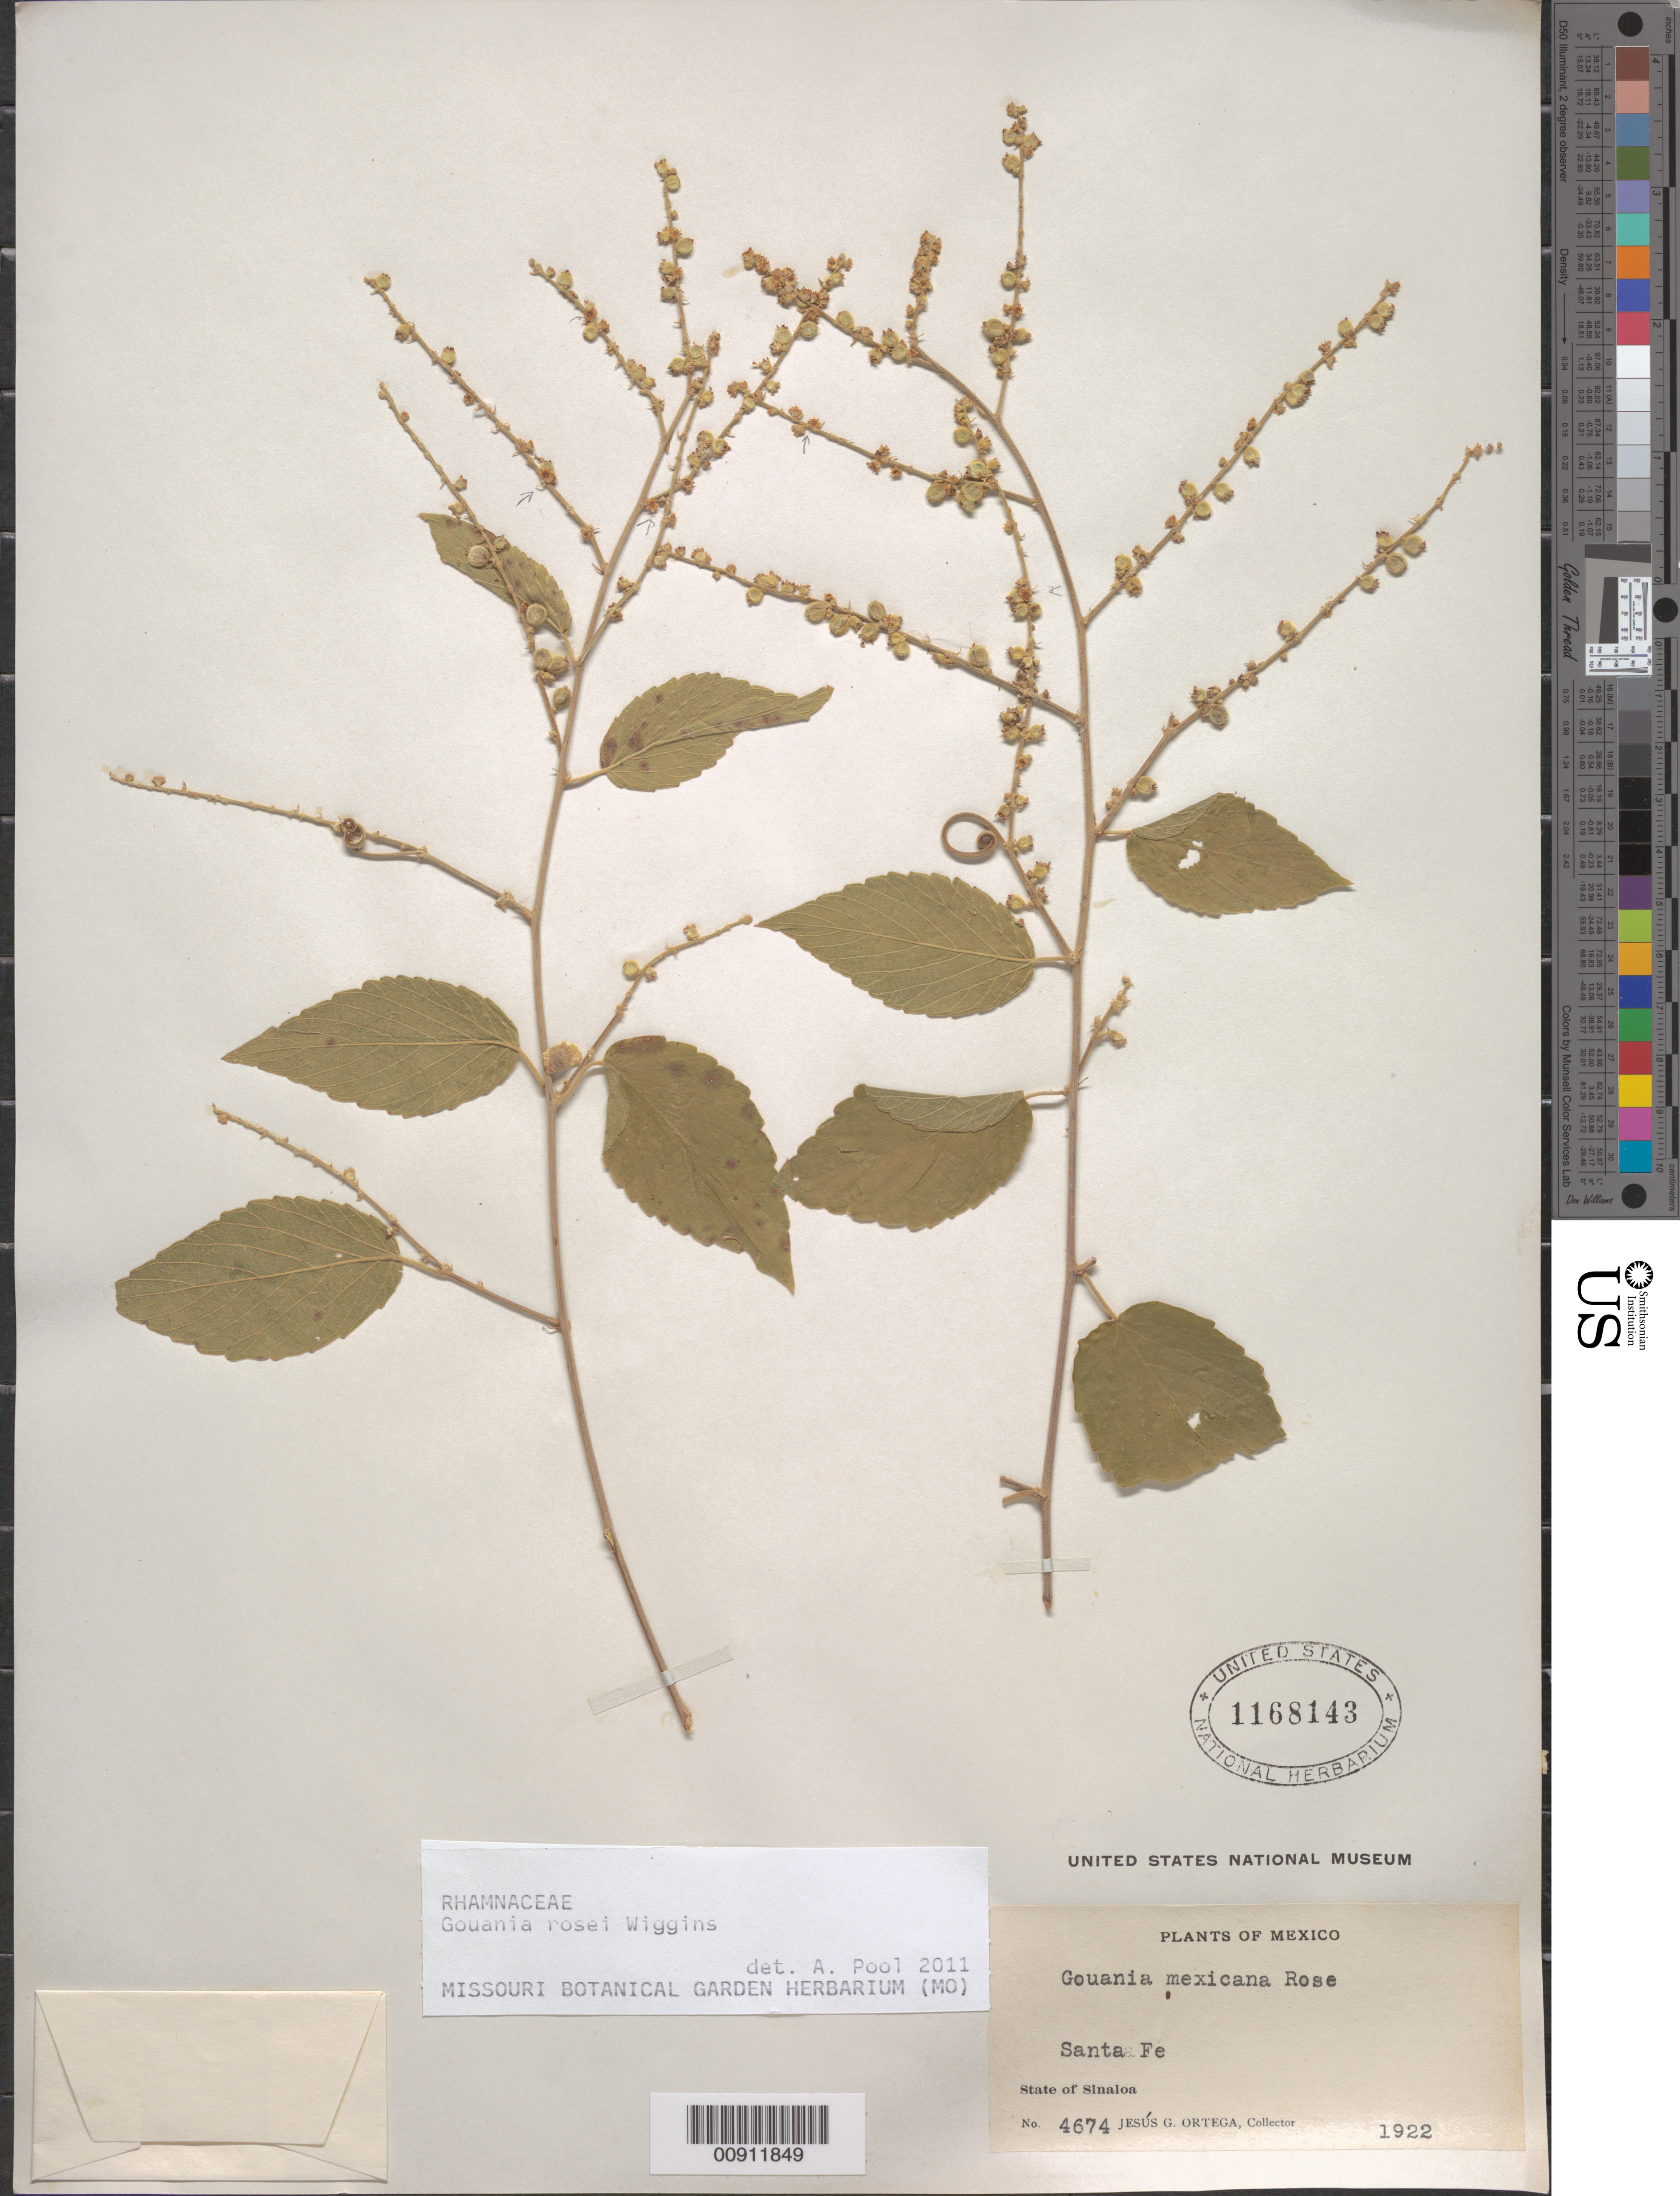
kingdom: Plantae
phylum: Tracheophyta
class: Magnoliopsida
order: Rosales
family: Rhamnaceae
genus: Gouania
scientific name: Gouania rosei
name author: Wiggins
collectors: J. Ortega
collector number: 4674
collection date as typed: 1922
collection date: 1922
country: Mexico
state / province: Sinaloa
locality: Santa Fe, State of Sinaloa.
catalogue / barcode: US 1168143